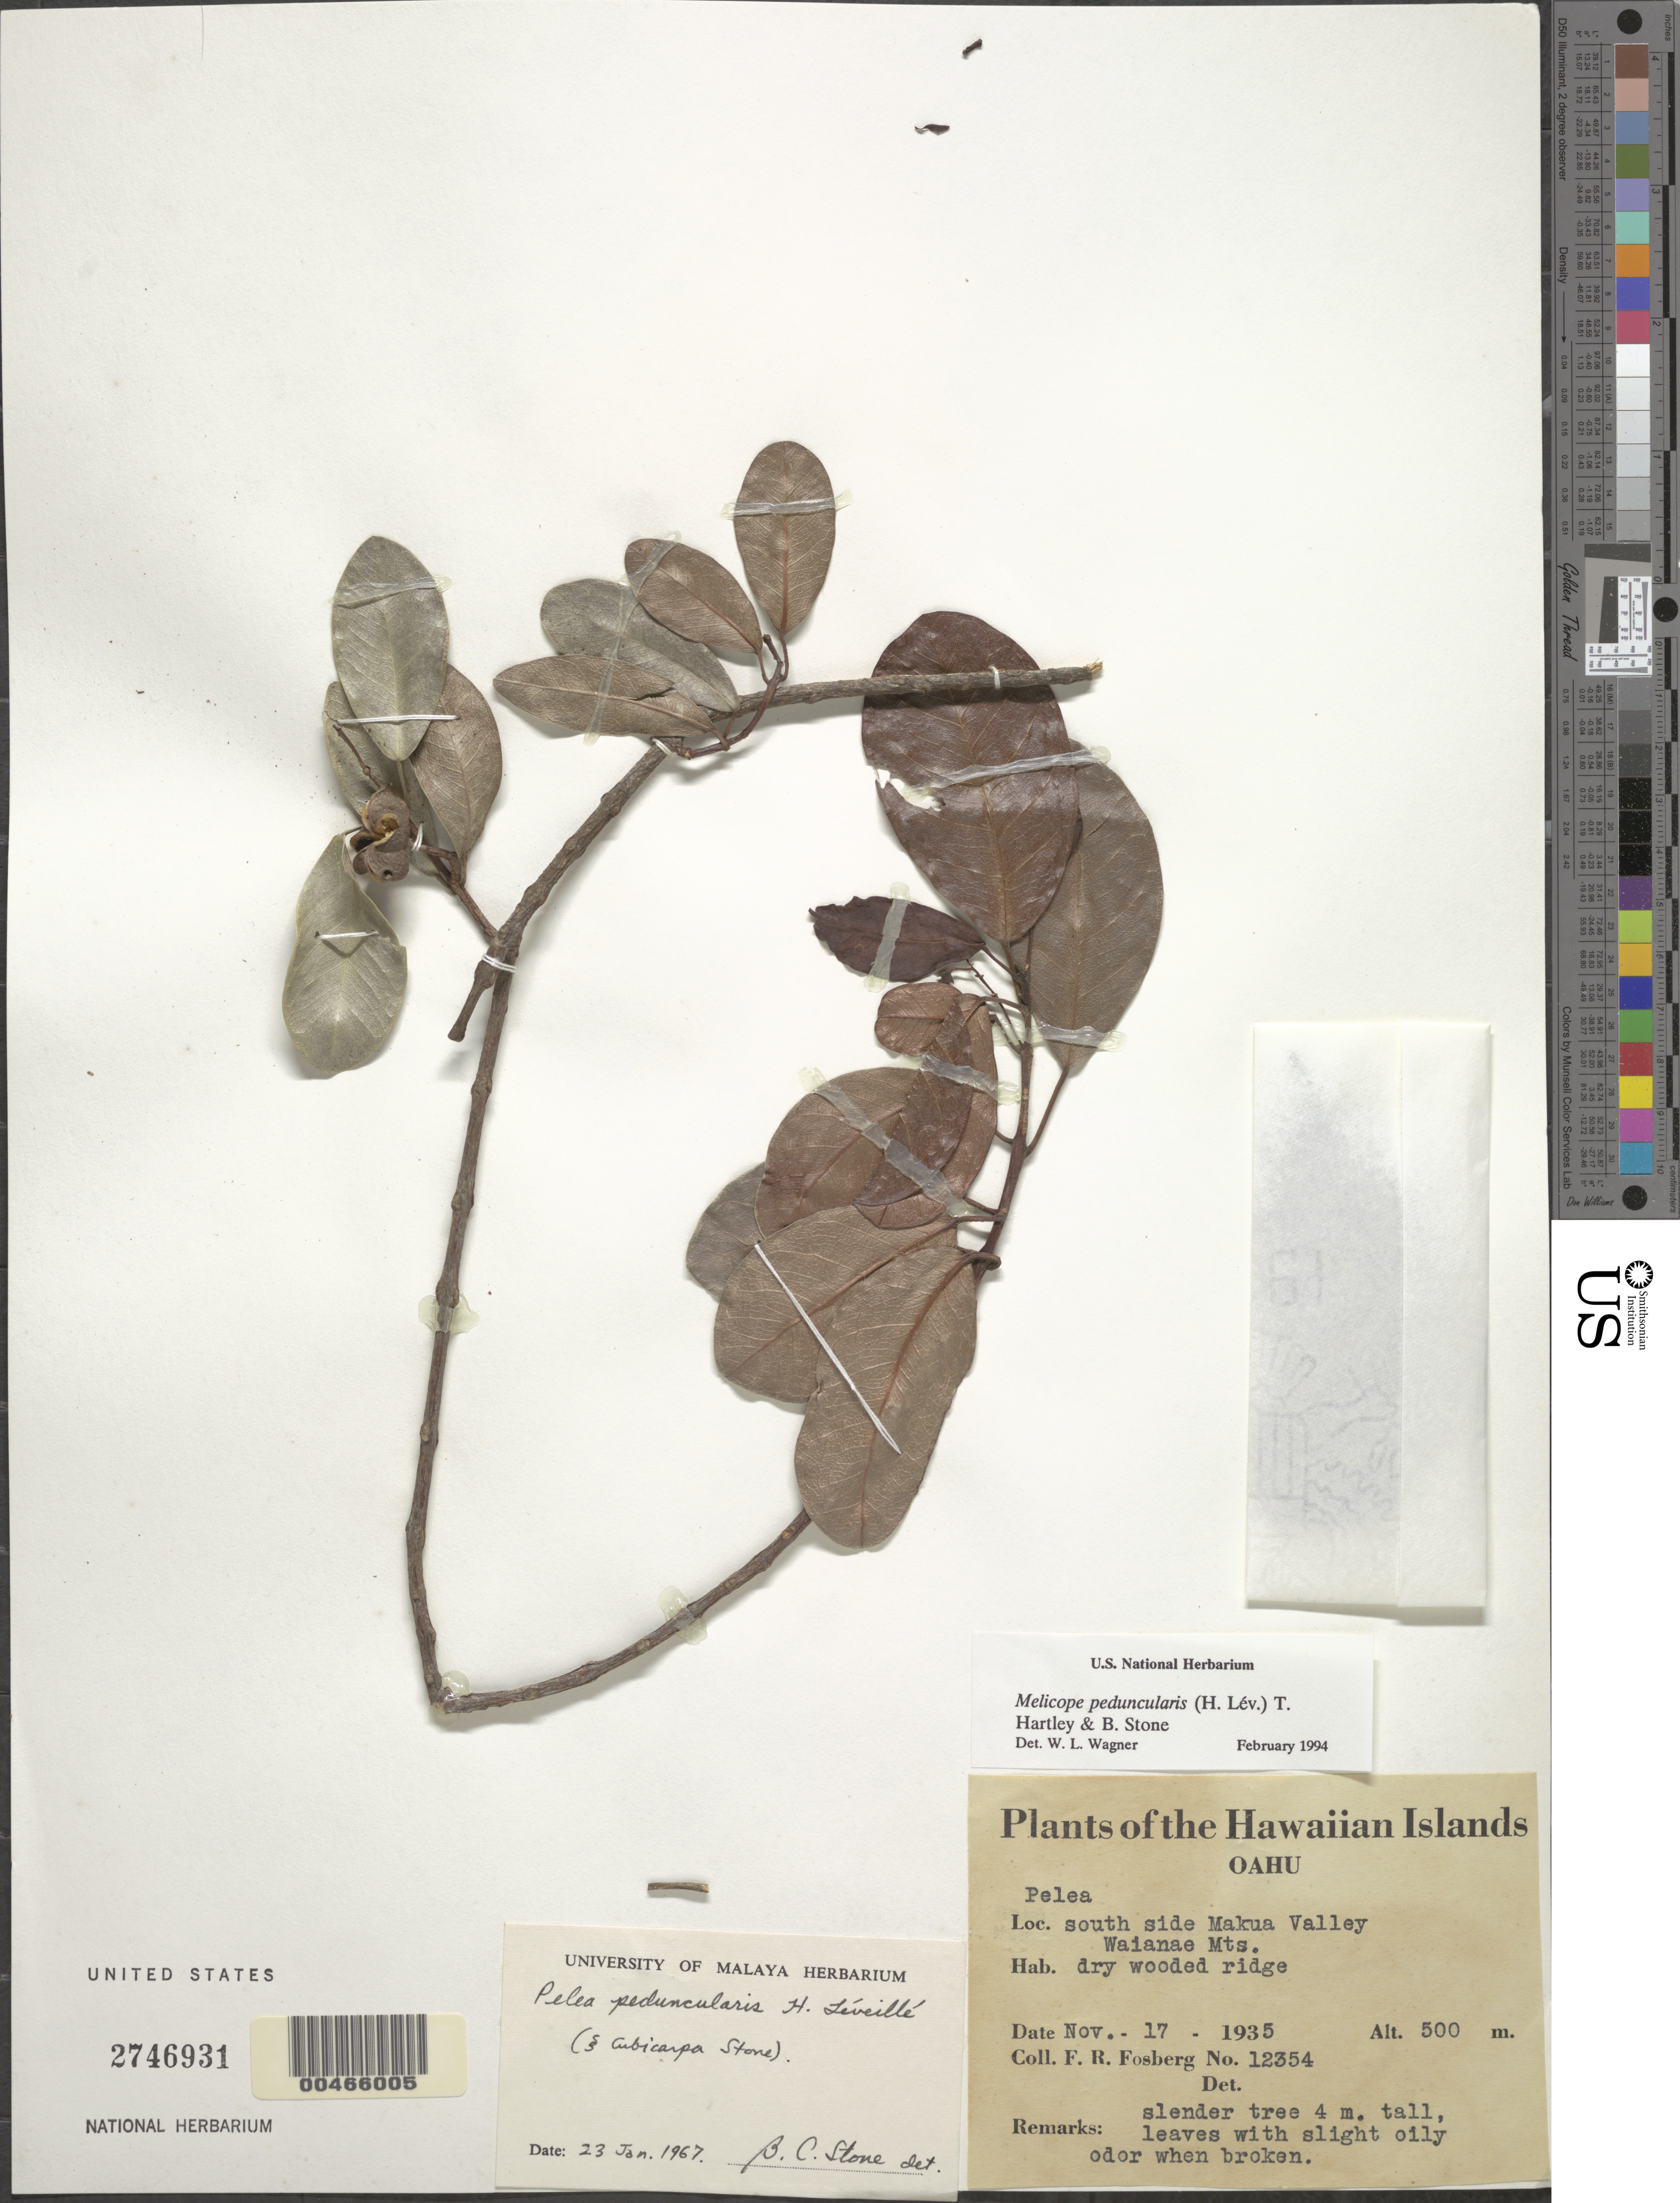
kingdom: Plantae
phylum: Tracheophyta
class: Magnoliopsida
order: Sapindales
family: Rutaceae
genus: Melicope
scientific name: Melicope peduncularis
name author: (H. Lév.) T.G. Hartley & B.C. Stone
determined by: Wagner, W. L., (BOT), Smithsonian Institution - National Museum of Natural History (UNITED STATES)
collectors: F. R. Fosberg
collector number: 12354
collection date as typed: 17 Nov 1935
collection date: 1935-11-17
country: United States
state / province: Hawaii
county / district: Honolulu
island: Oahu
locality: S side Makua Valley, Waianae Mts.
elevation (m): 500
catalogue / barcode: US 2746931